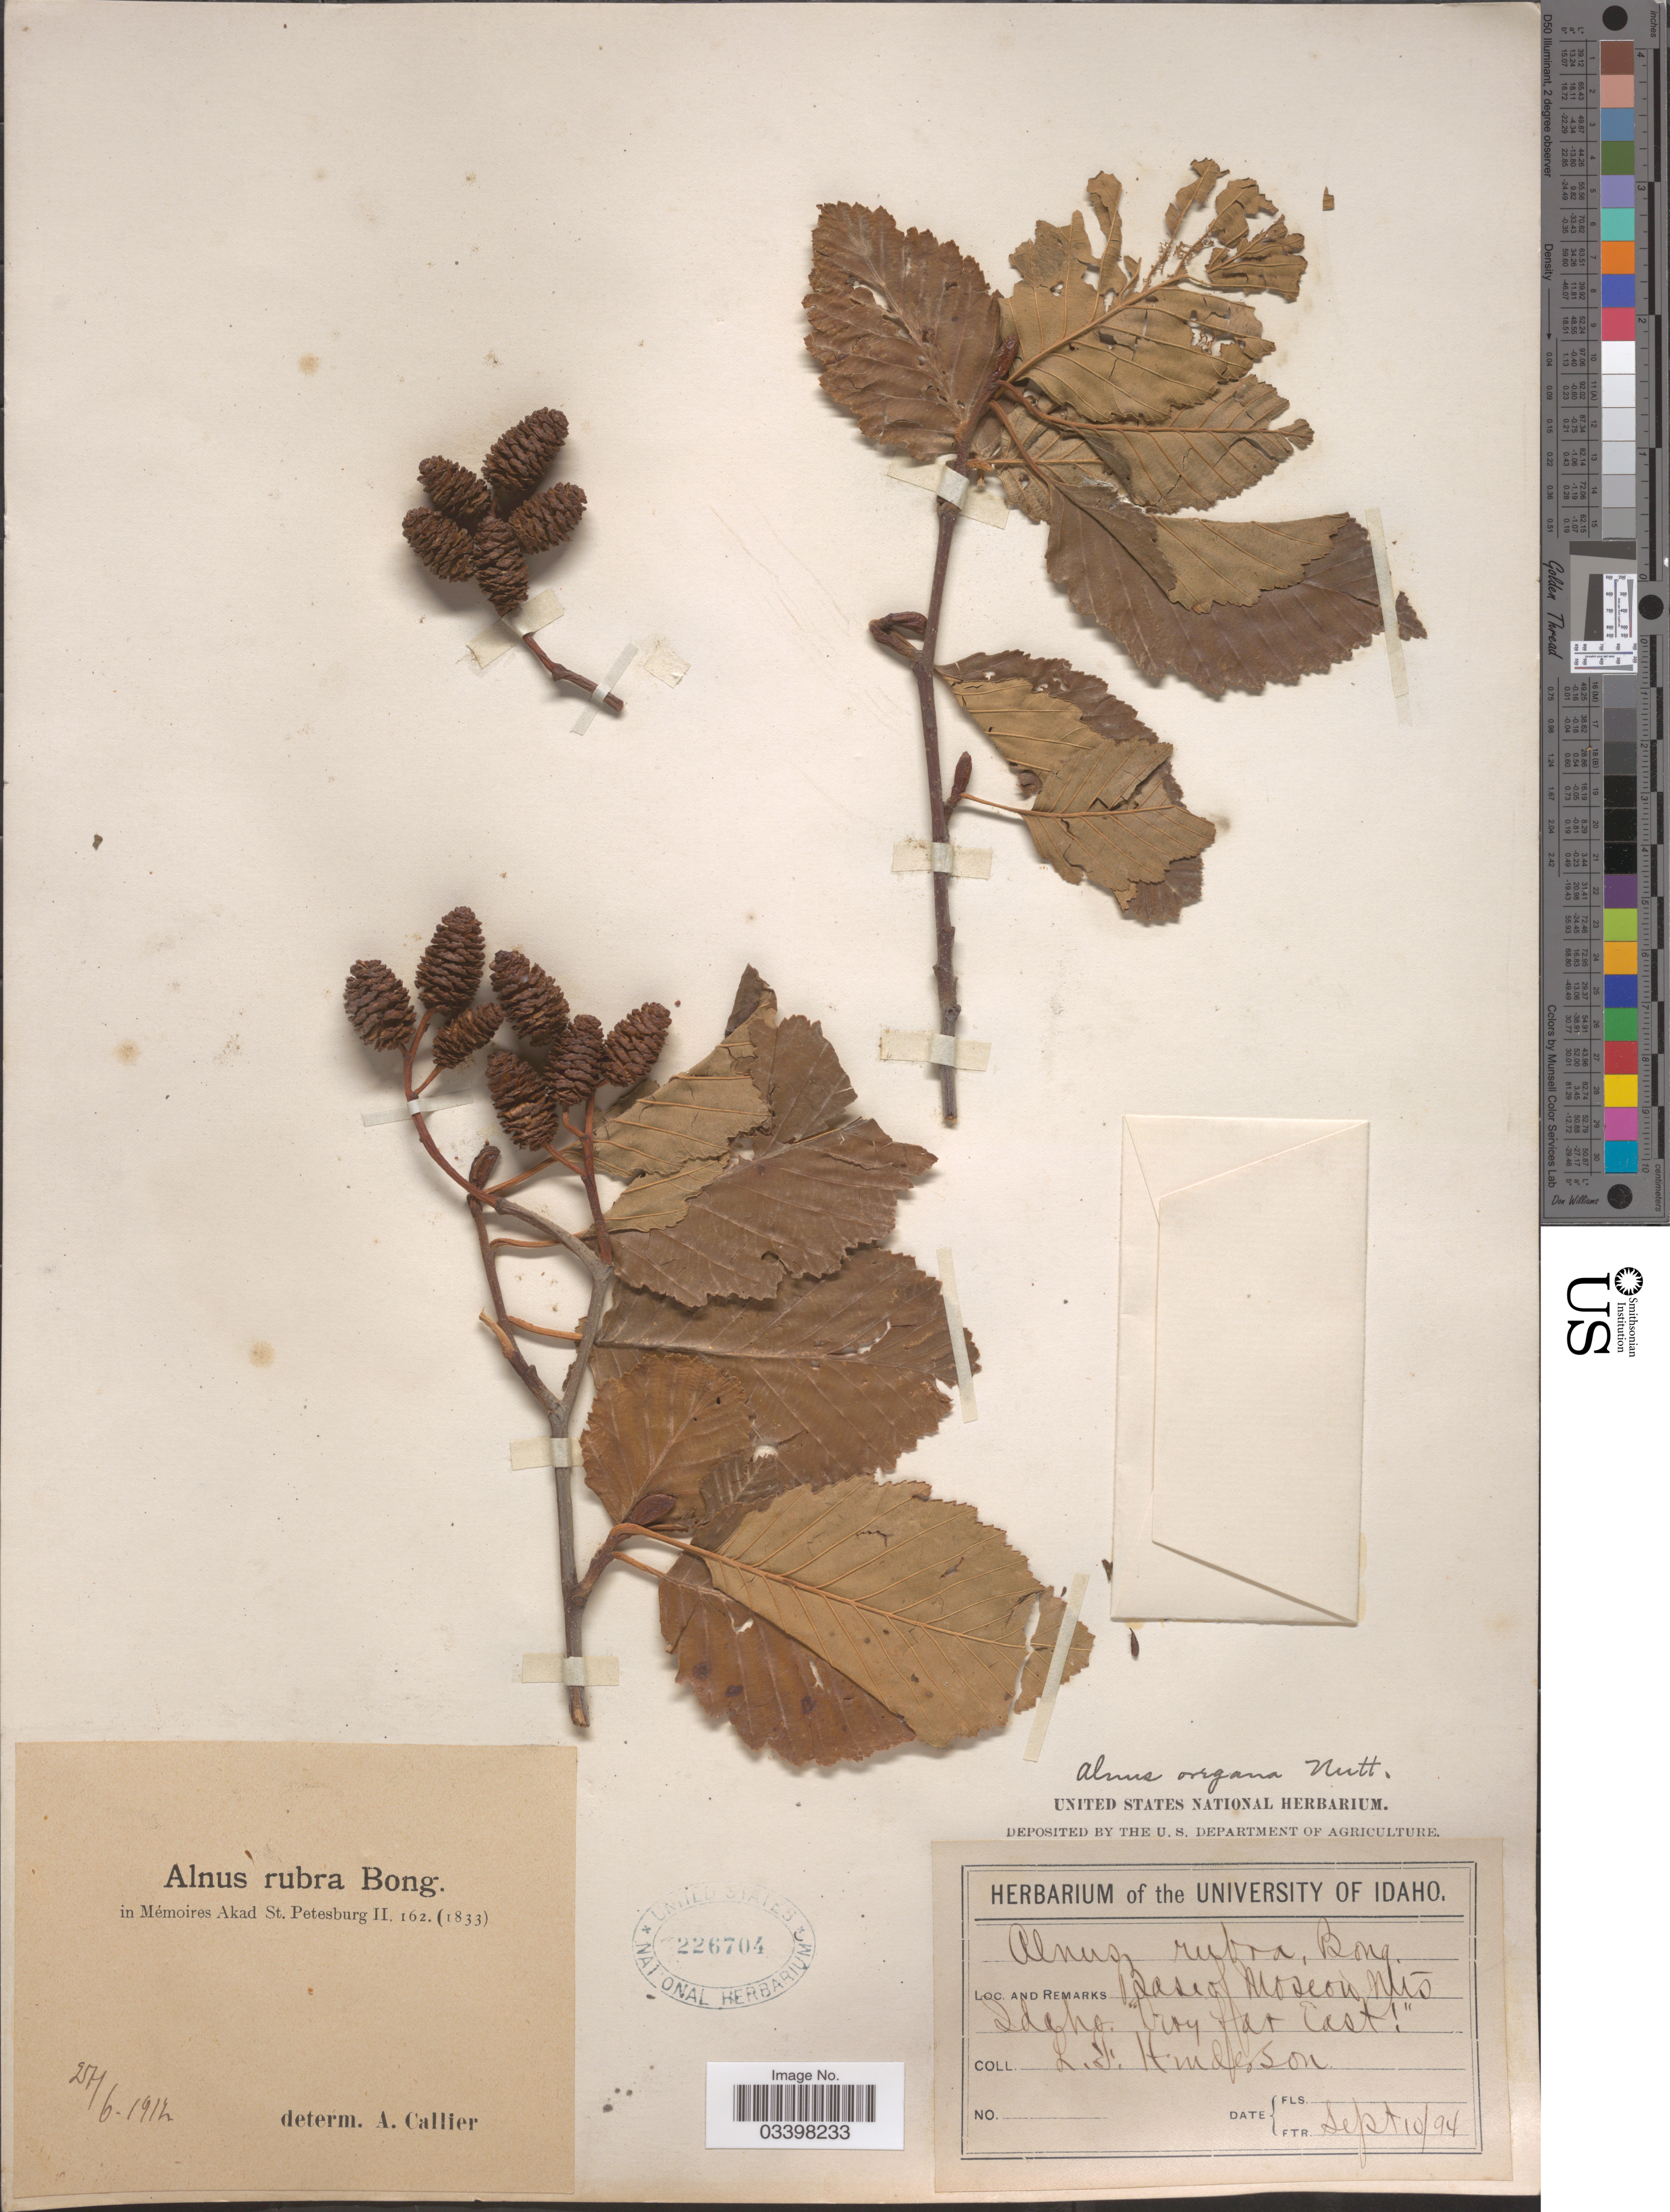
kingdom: Plantae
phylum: Tracheophyta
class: Magnoliopsida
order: Fagales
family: Betulaceae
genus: Alnus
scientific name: Alnus rubra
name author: Bong.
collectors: L. Henderson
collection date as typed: Transcribed d/m/y: 10/9/94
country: United States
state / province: Idaho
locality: Base of Moscow Mts.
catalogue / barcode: US 226704